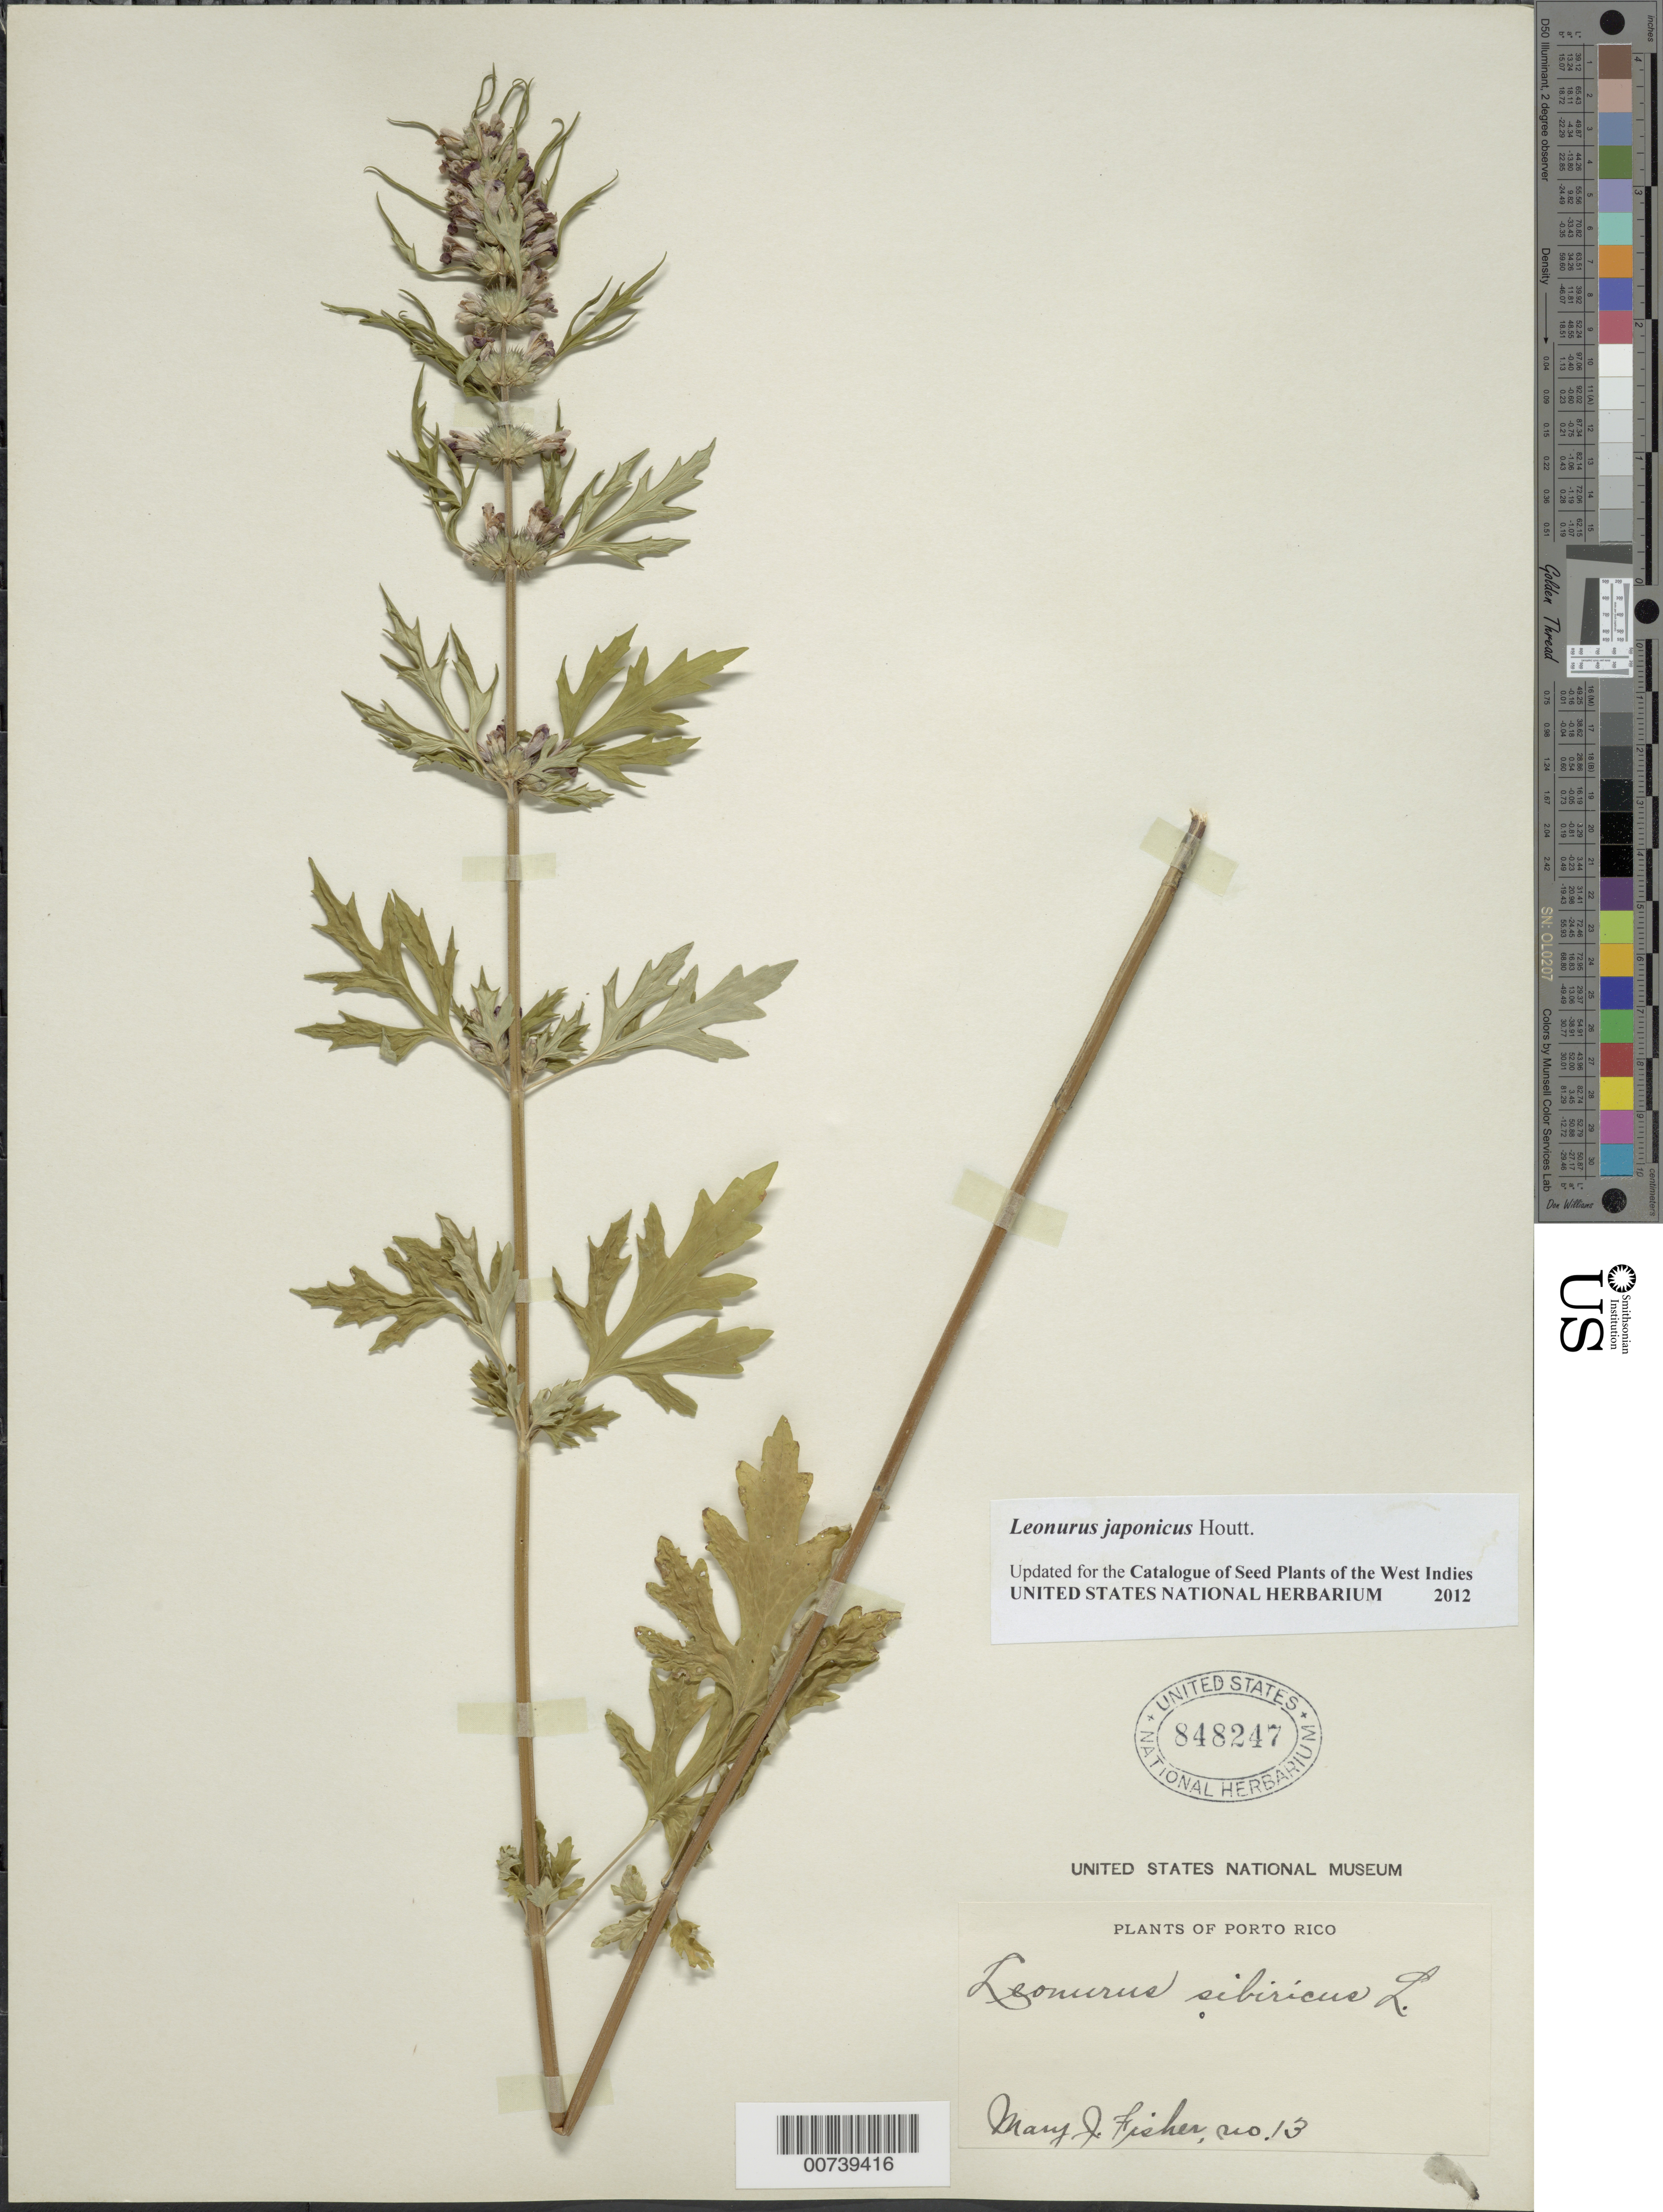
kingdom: Plantae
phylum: Tracheophyta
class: Magnoliopsida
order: Lamiales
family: Lamiaceae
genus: Leonurus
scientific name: Leonurus japonicus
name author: Houtt.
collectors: M. J. Fisher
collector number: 13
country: Puerto Rico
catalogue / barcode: US 848247